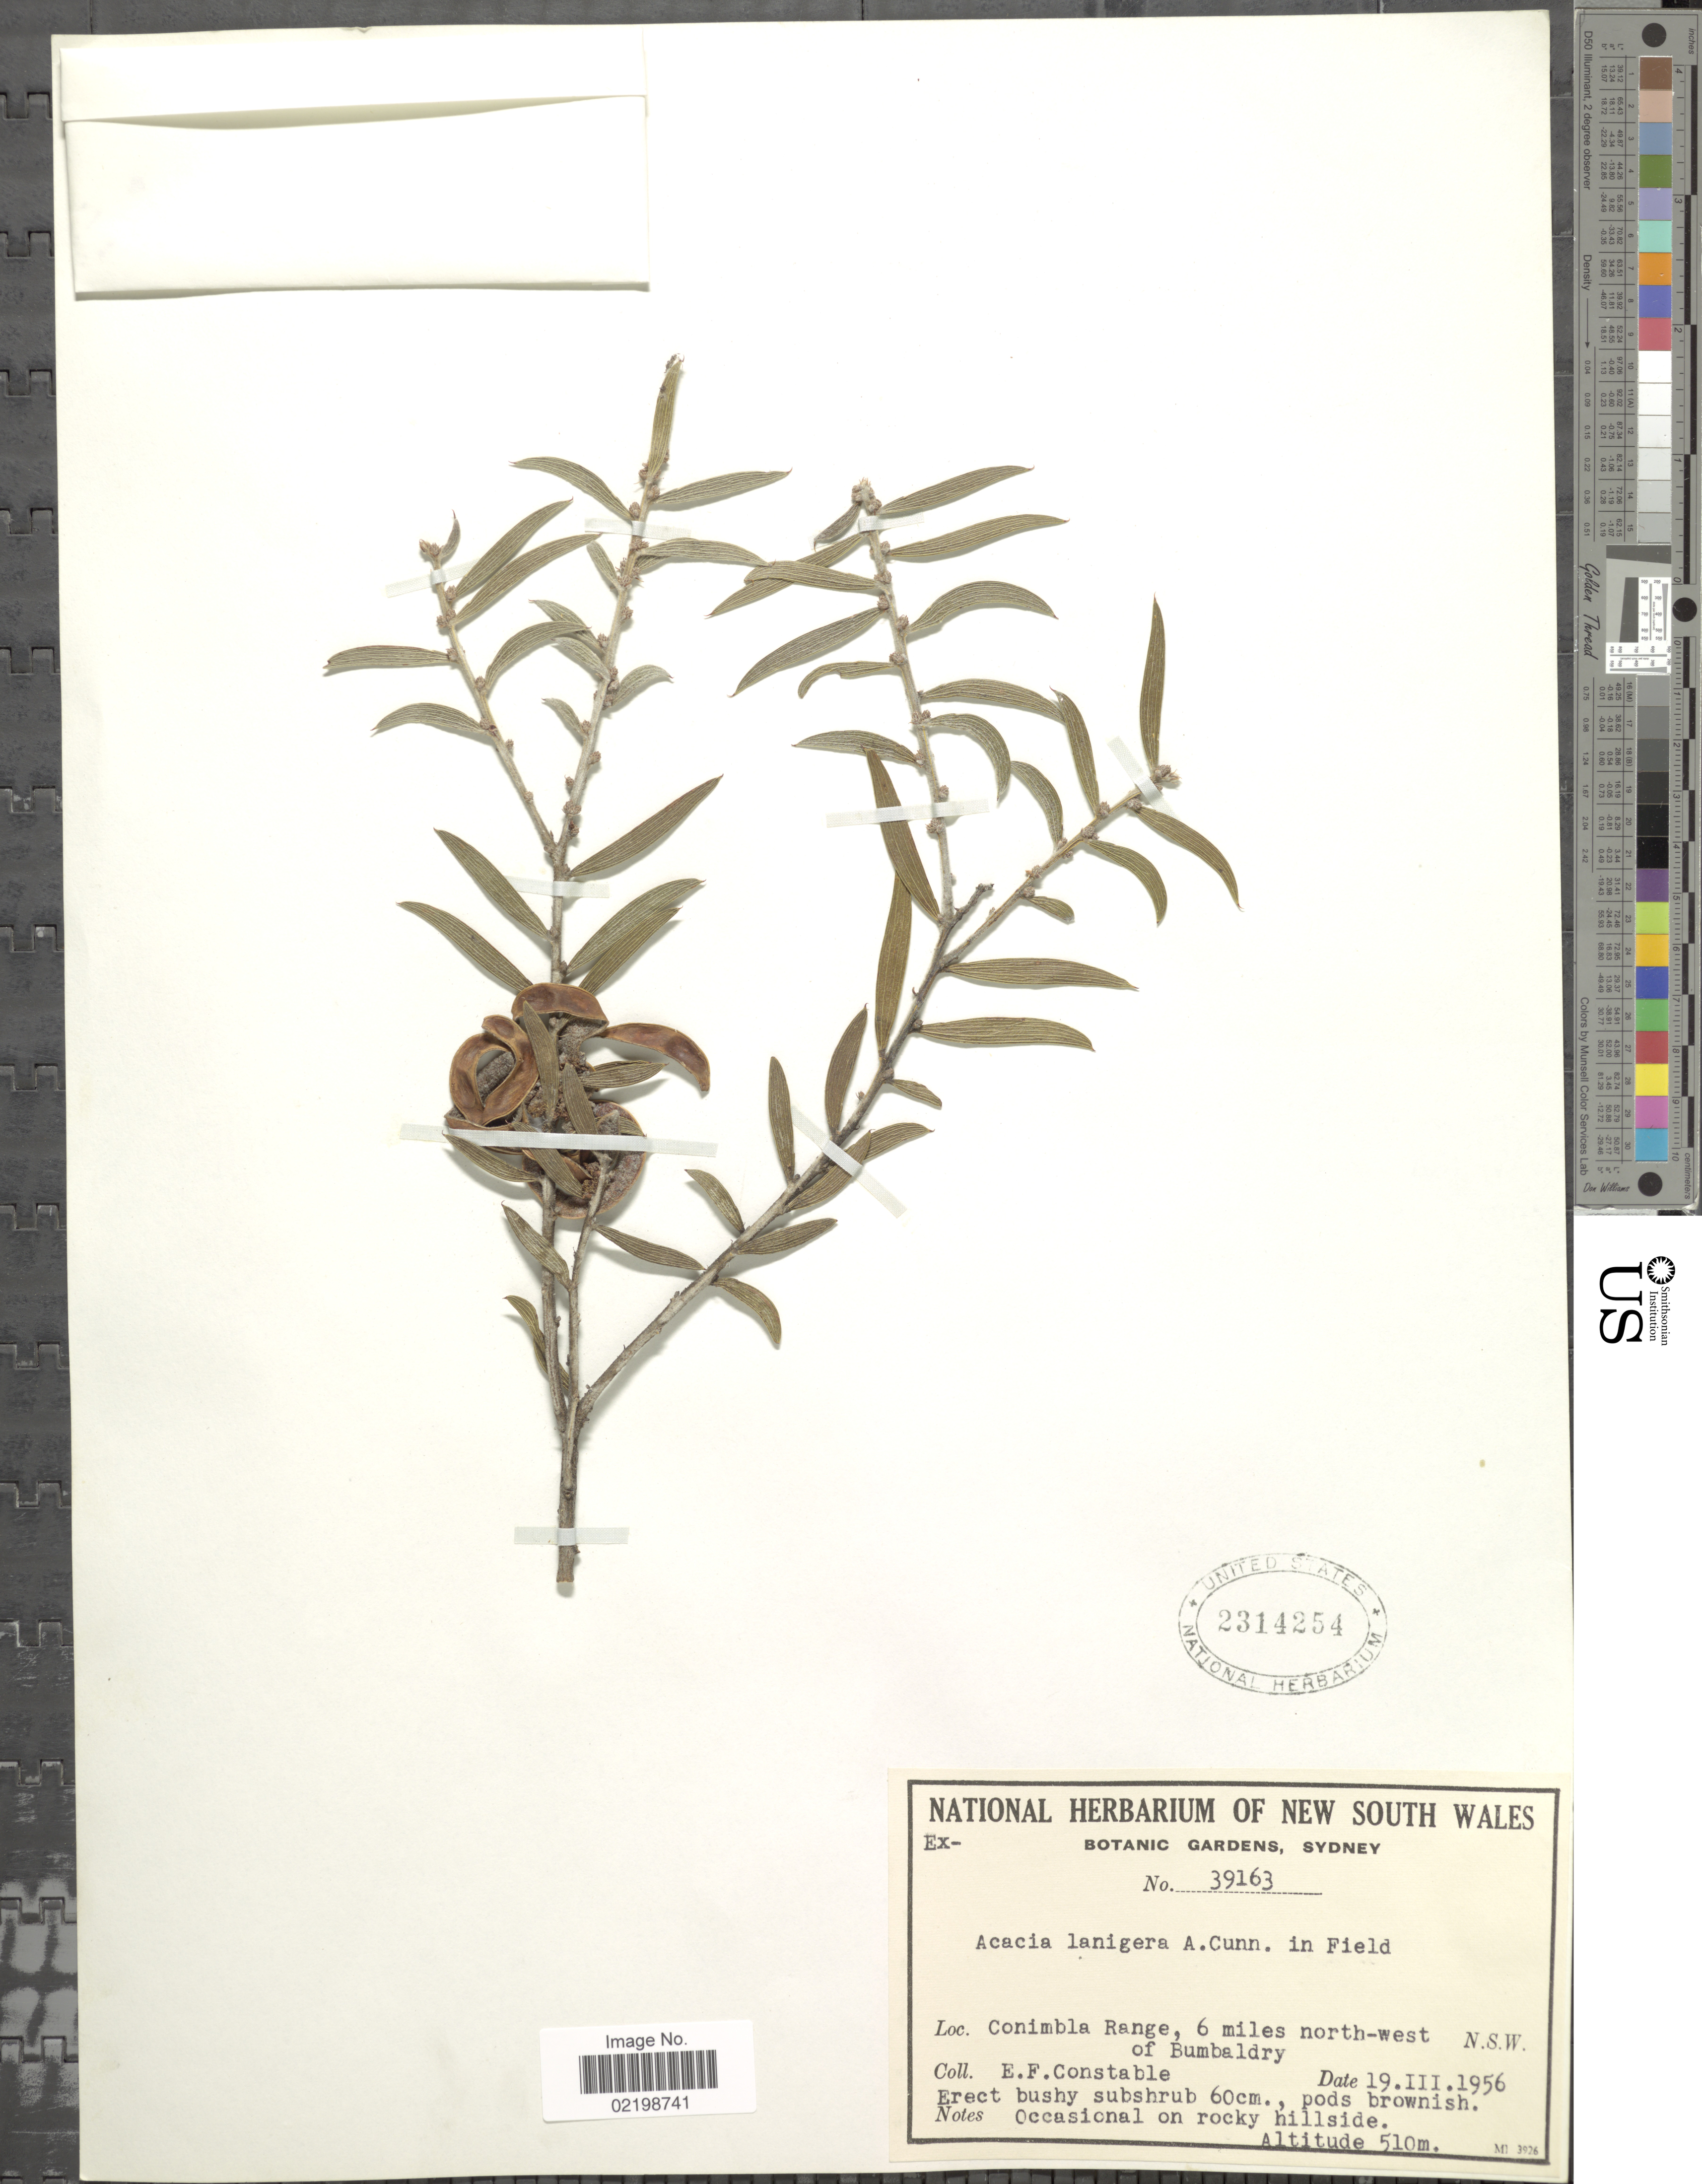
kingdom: Plantae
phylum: Tracheophyta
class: Magnoliopsida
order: Fabales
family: Fabaceae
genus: Acacia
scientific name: Acacia lanigera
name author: A. Cunn.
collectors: E. F. Constable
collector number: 39163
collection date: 1956-03-19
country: Australia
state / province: New South Wales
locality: Conimbla Range, 5 miles north-west of Bumbaldry. N.S.W.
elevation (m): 510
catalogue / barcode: US 2314254